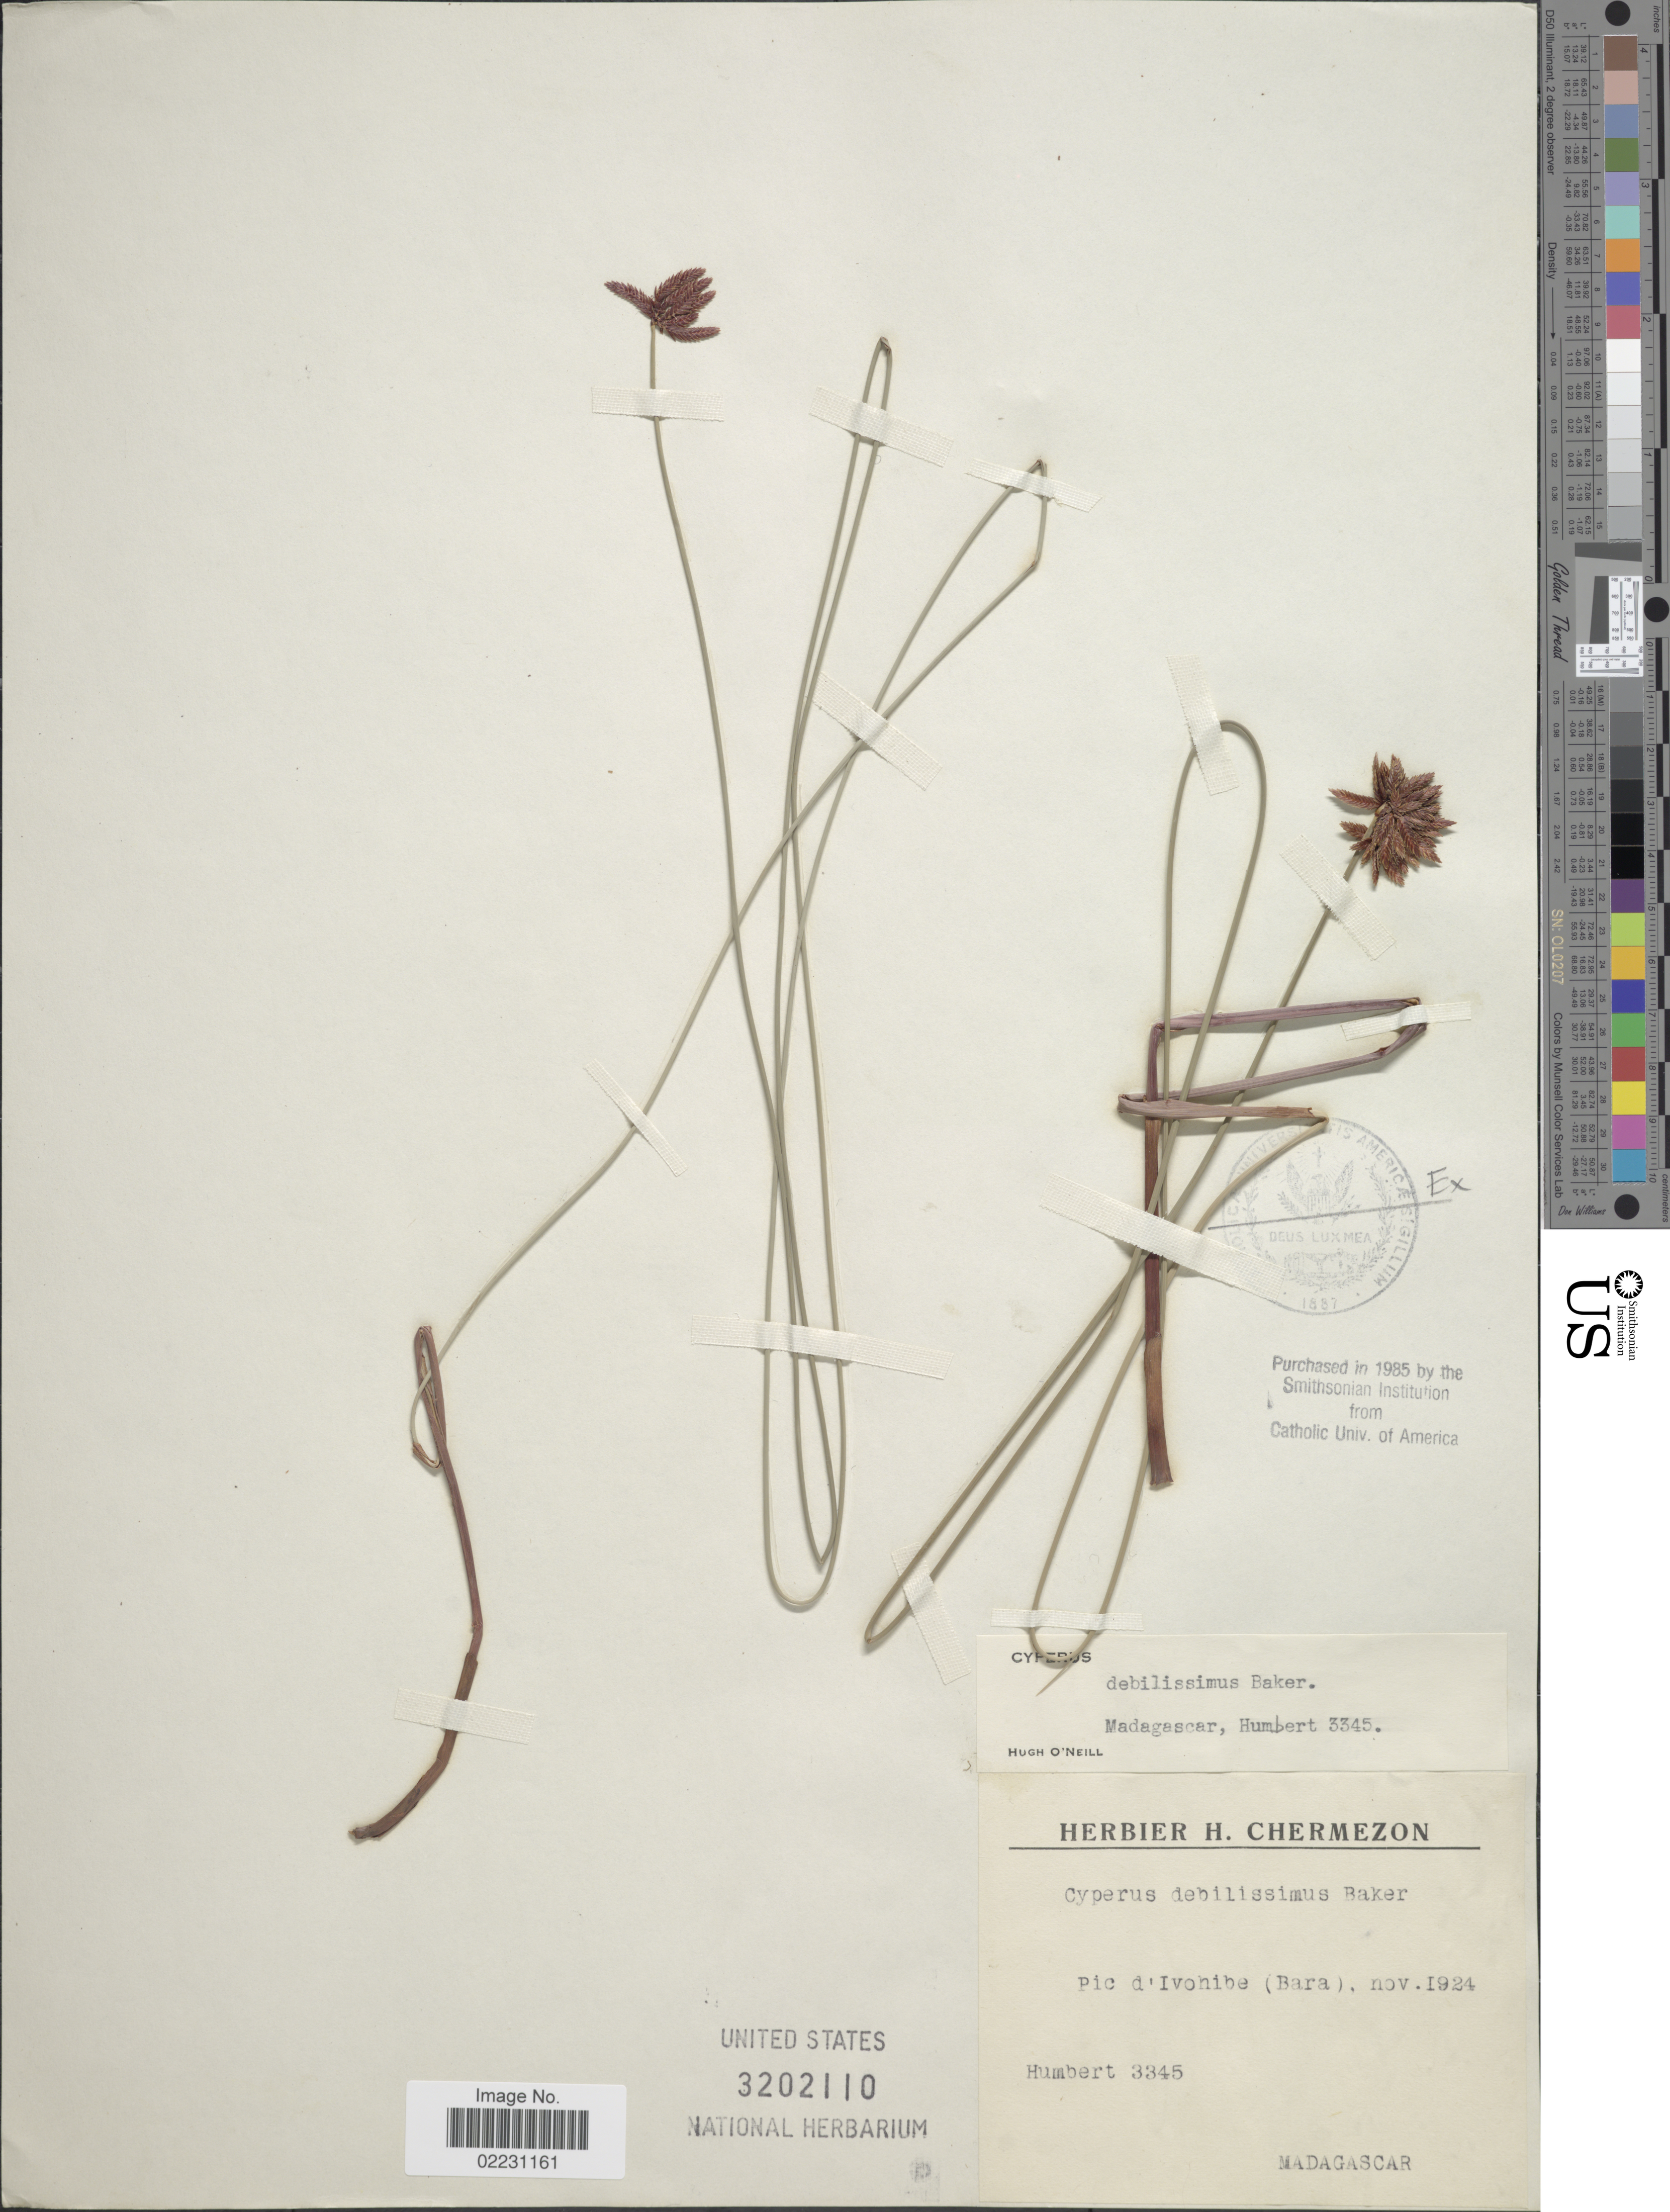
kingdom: Plantae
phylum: Tracheophyta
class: Liliopsida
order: Poales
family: Cyperaceae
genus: Cyperus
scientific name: Cyperus debilissimus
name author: Baker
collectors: H. Humbert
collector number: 3345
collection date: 1924-11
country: Madagascar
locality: Pic d'Ivohibe (Bara)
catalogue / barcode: US 3202110